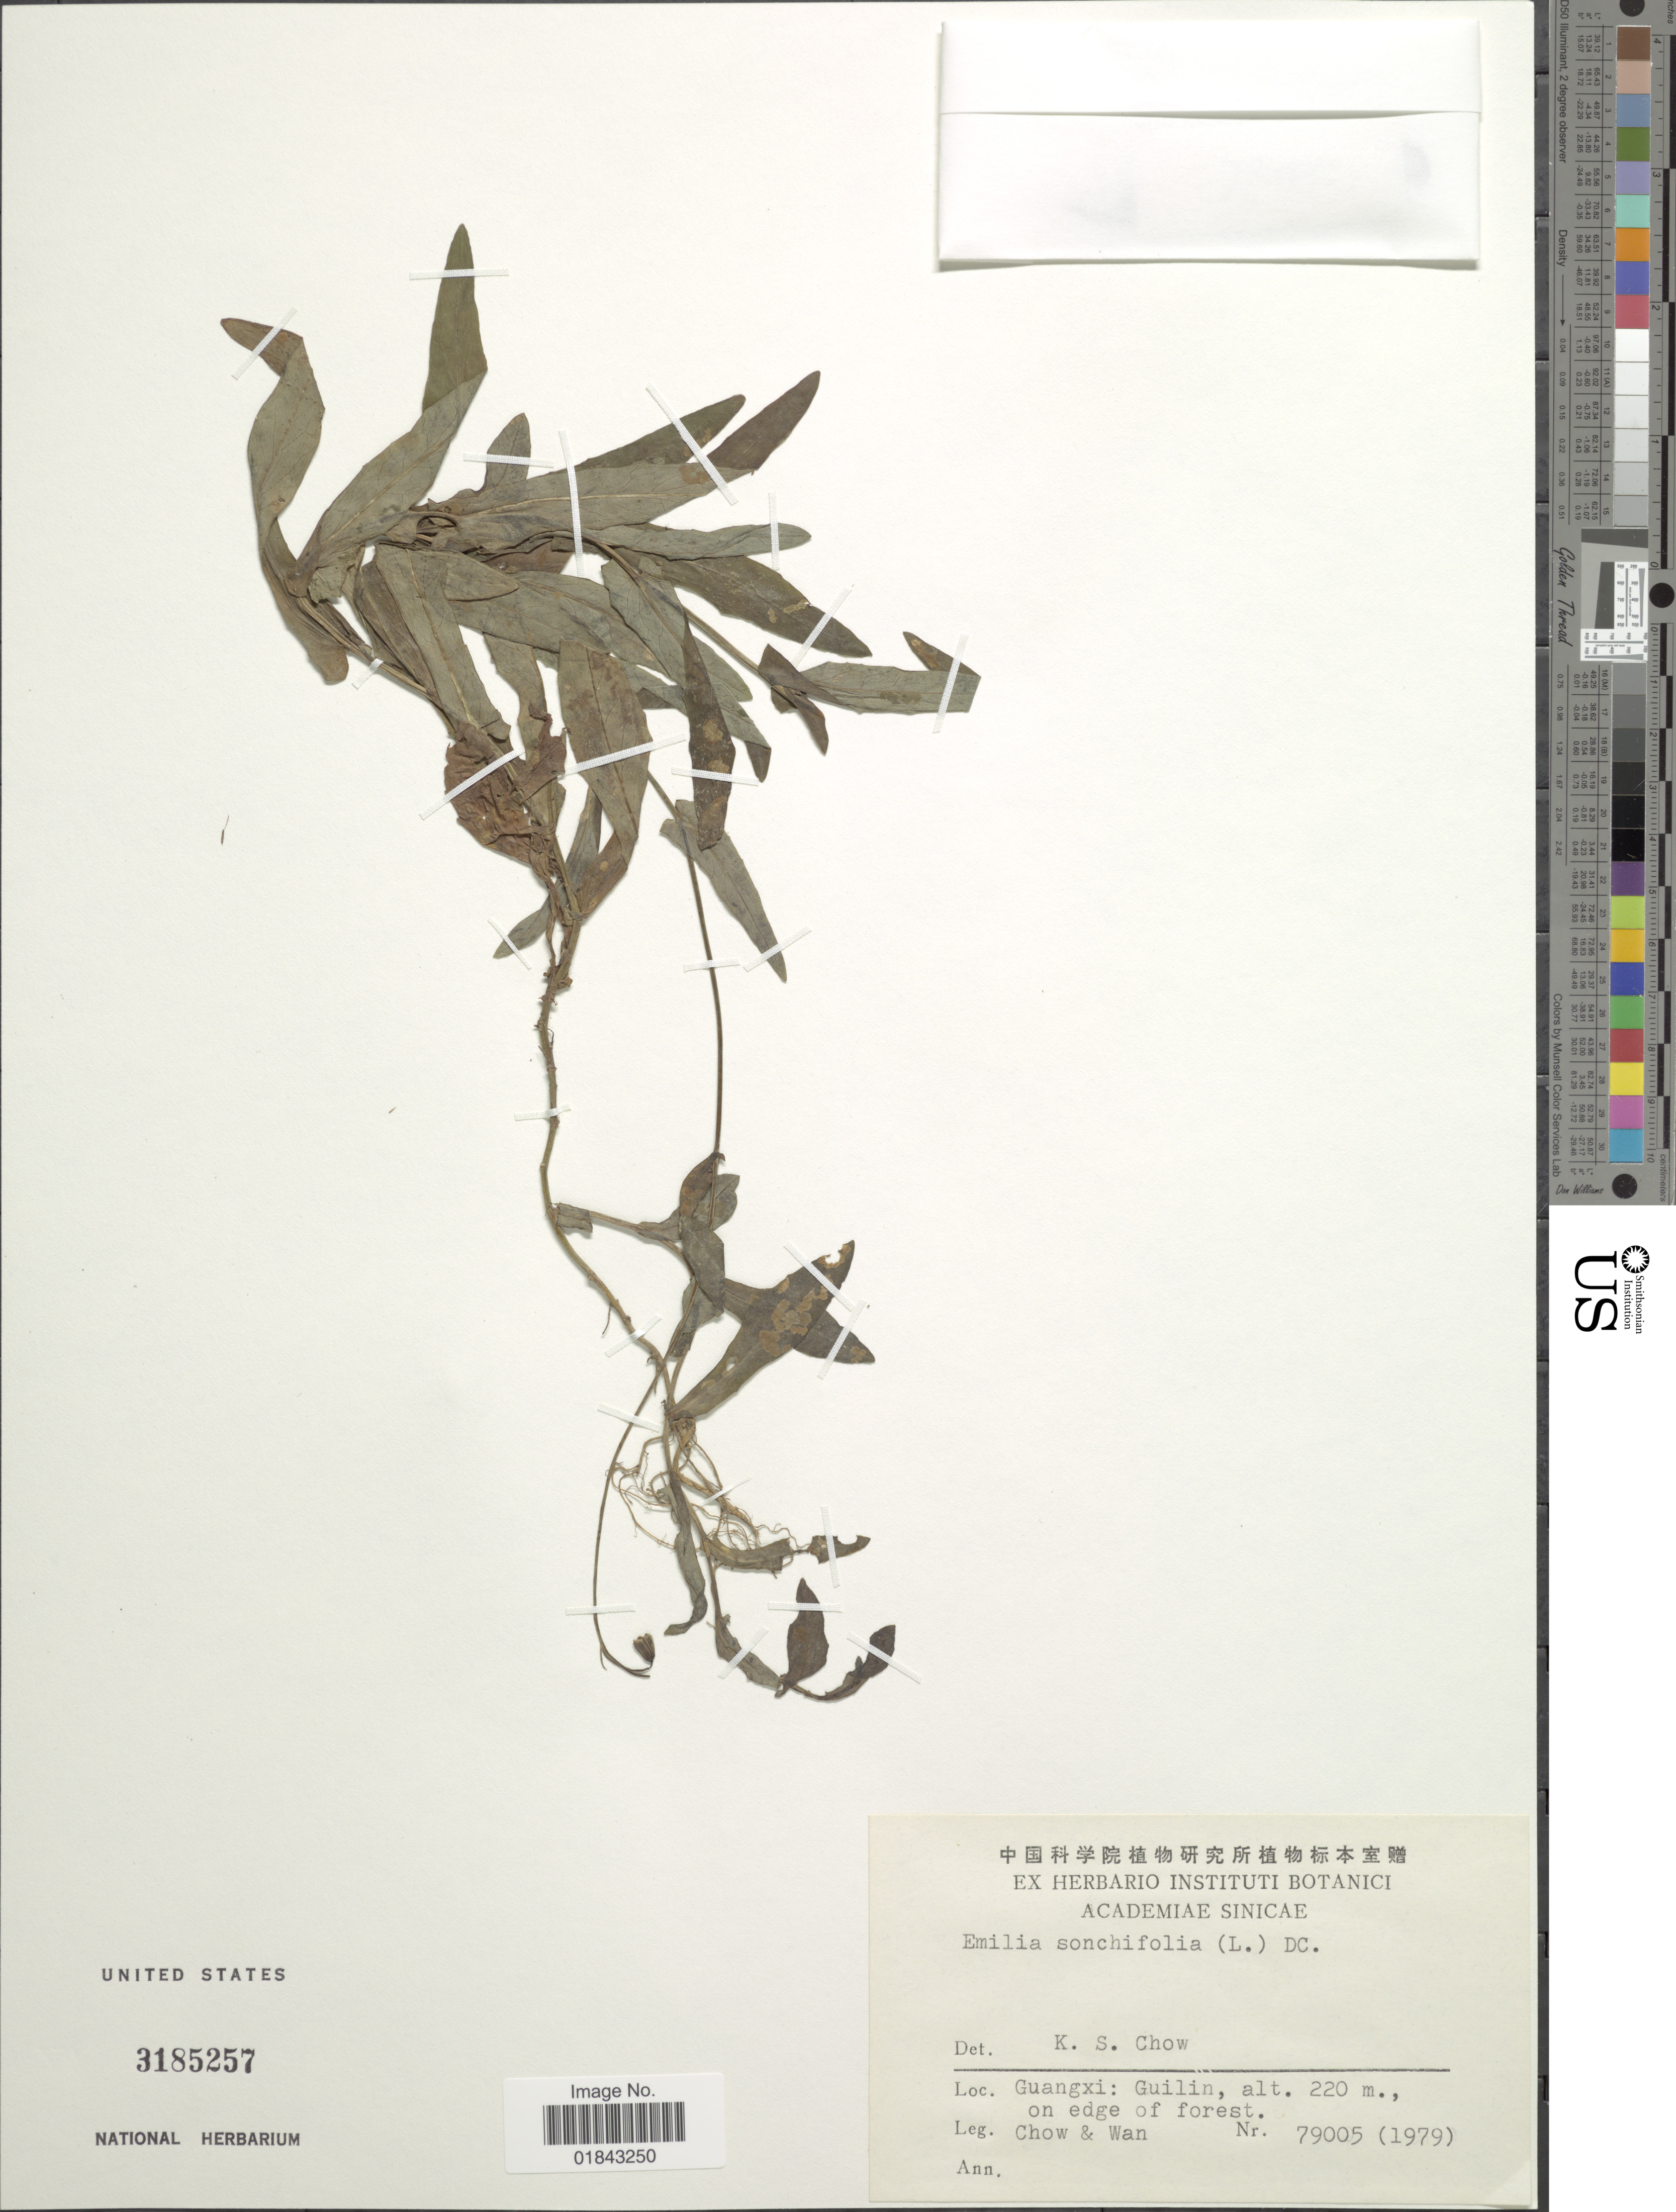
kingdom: Plantae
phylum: Tracheophyta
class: Magnoliopsida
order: Asterales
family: Asteraceae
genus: Emilia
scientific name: Emilia sonchifolia var. sonchifolia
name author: (L.) DC.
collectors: Chow, -- & -. Wan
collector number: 79005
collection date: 1979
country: China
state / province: Guangxi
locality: Guilin, on edge of forest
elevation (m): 220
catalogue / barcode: US 3185257